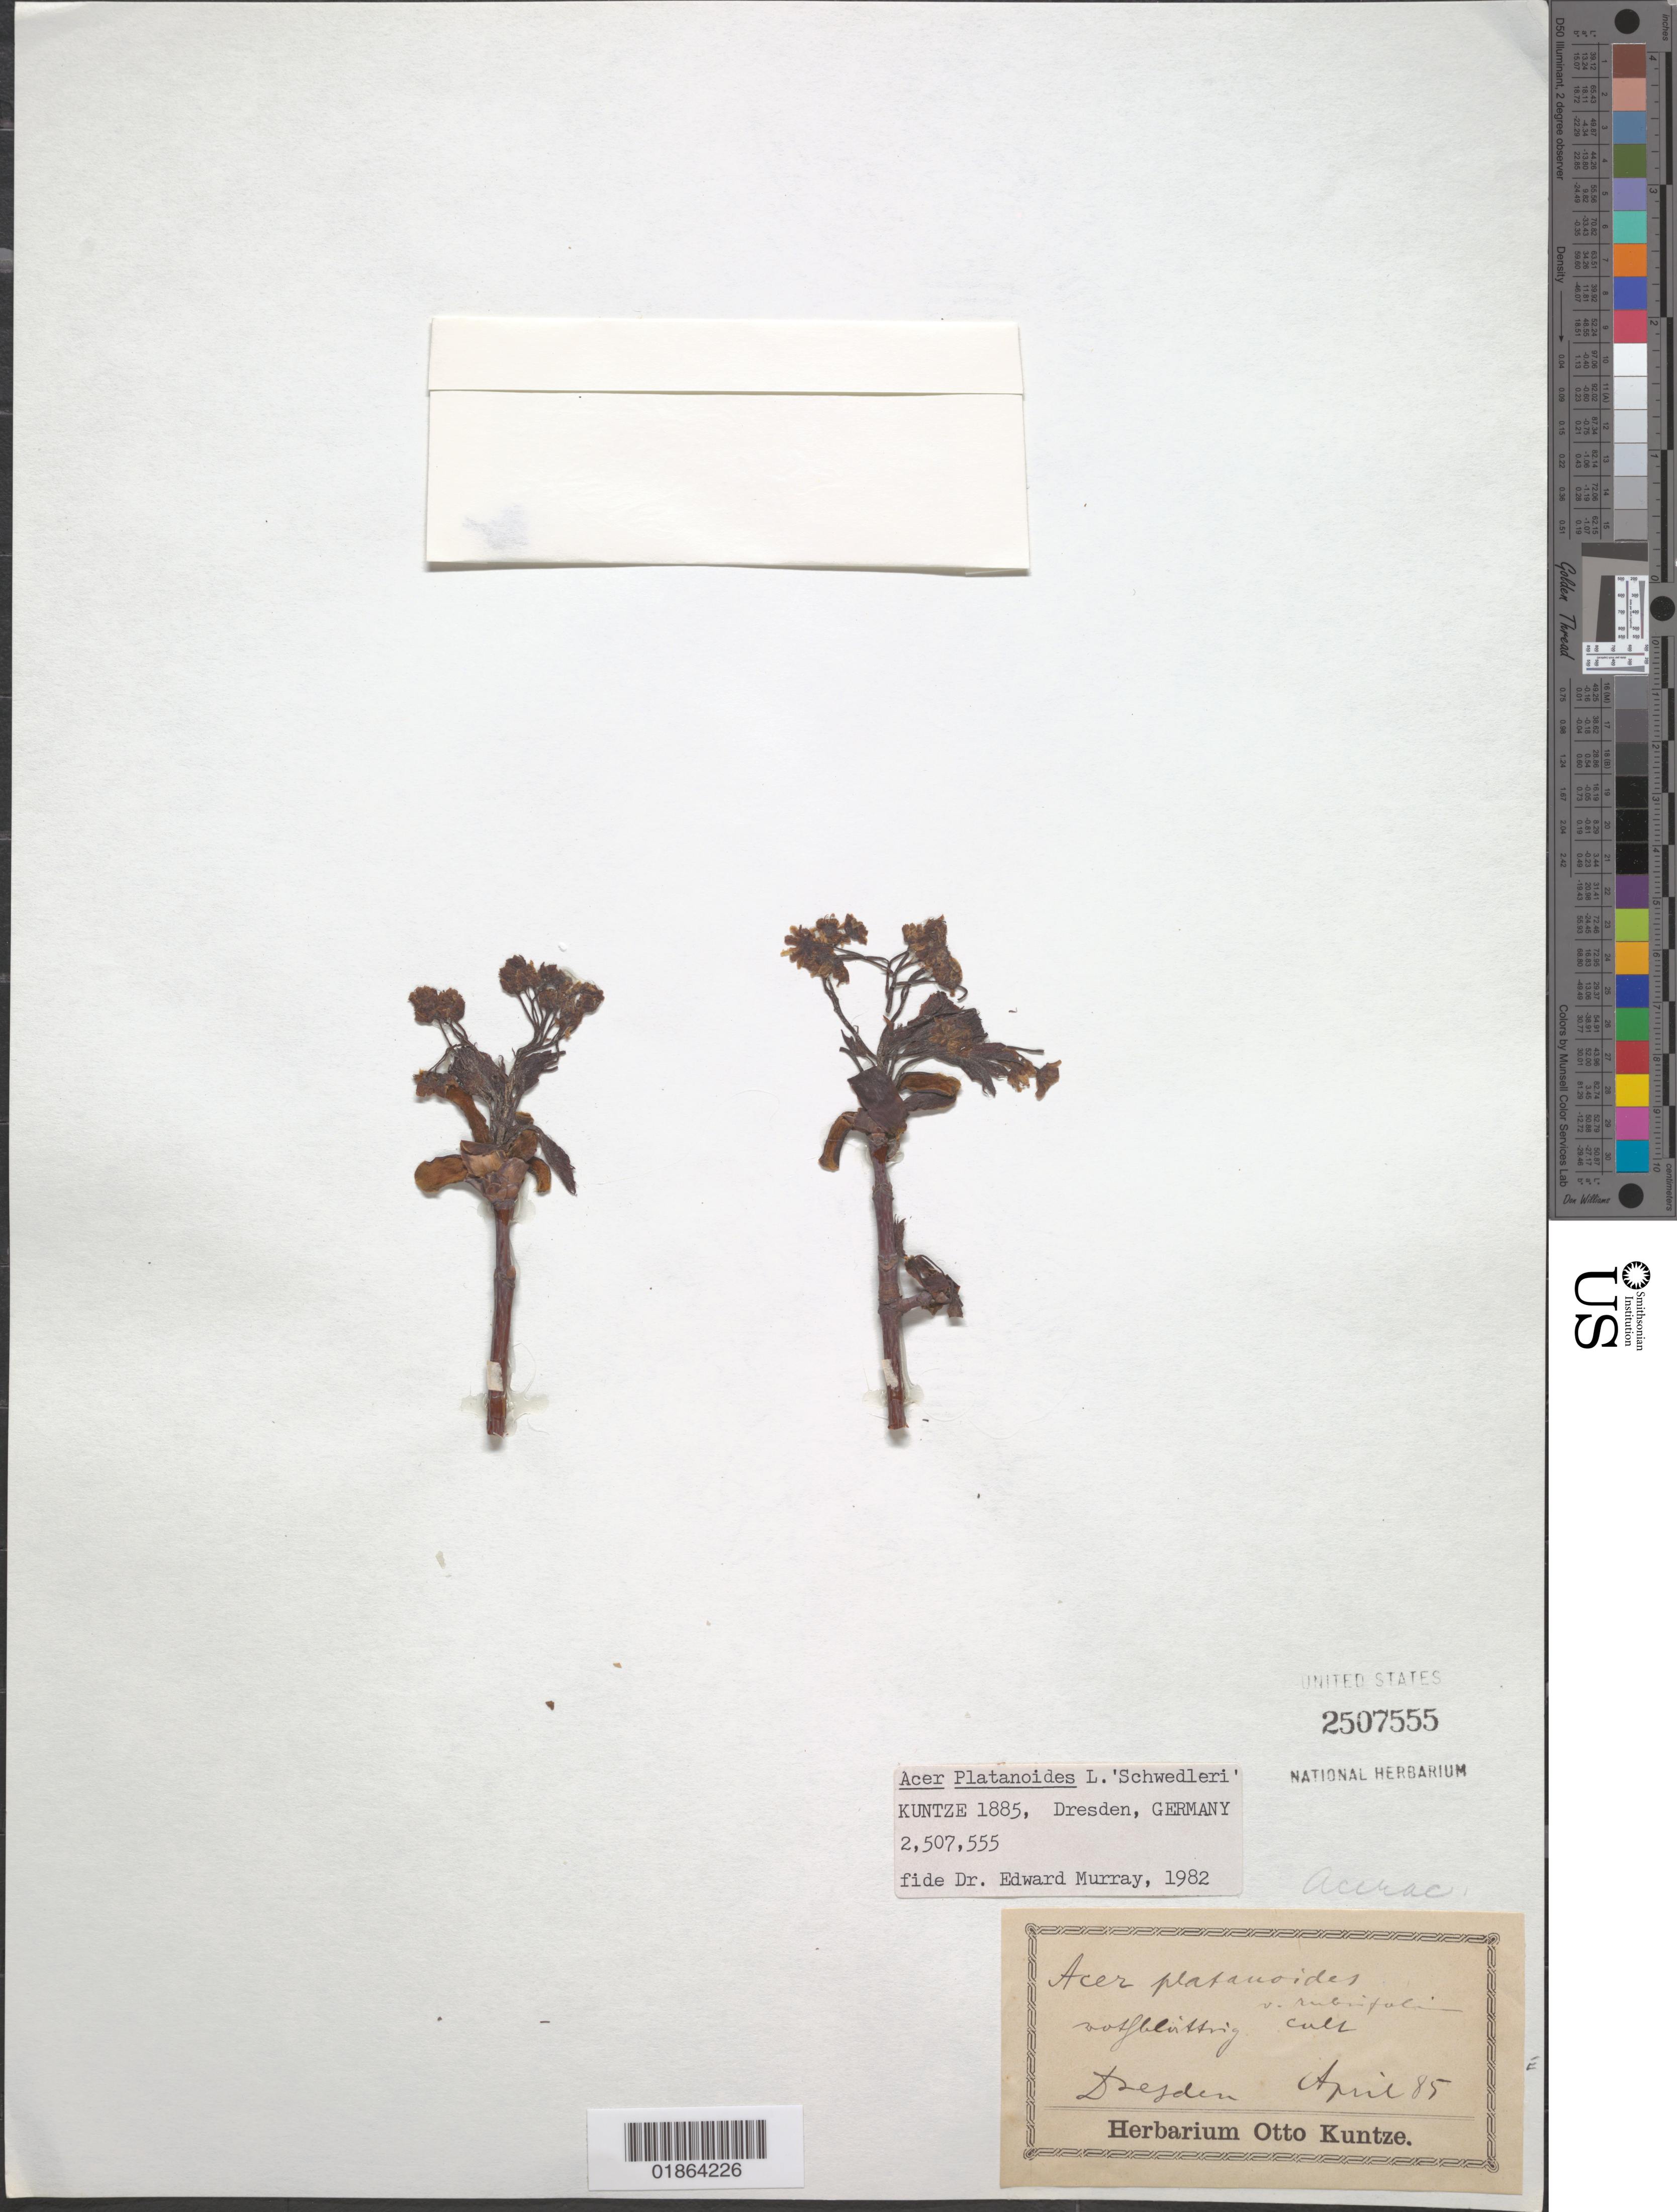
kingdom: Plantae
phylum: Tracheophyta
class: Magnoliopsida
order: Sapindales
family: Sapindaceae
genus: Acer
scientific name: Acer platanoides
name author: L.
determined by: Murray, Edward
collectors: C.E.O. Kuntze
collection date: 1885-04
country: Germany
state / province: Sachsen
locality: Dresden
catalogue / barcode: US 2507555